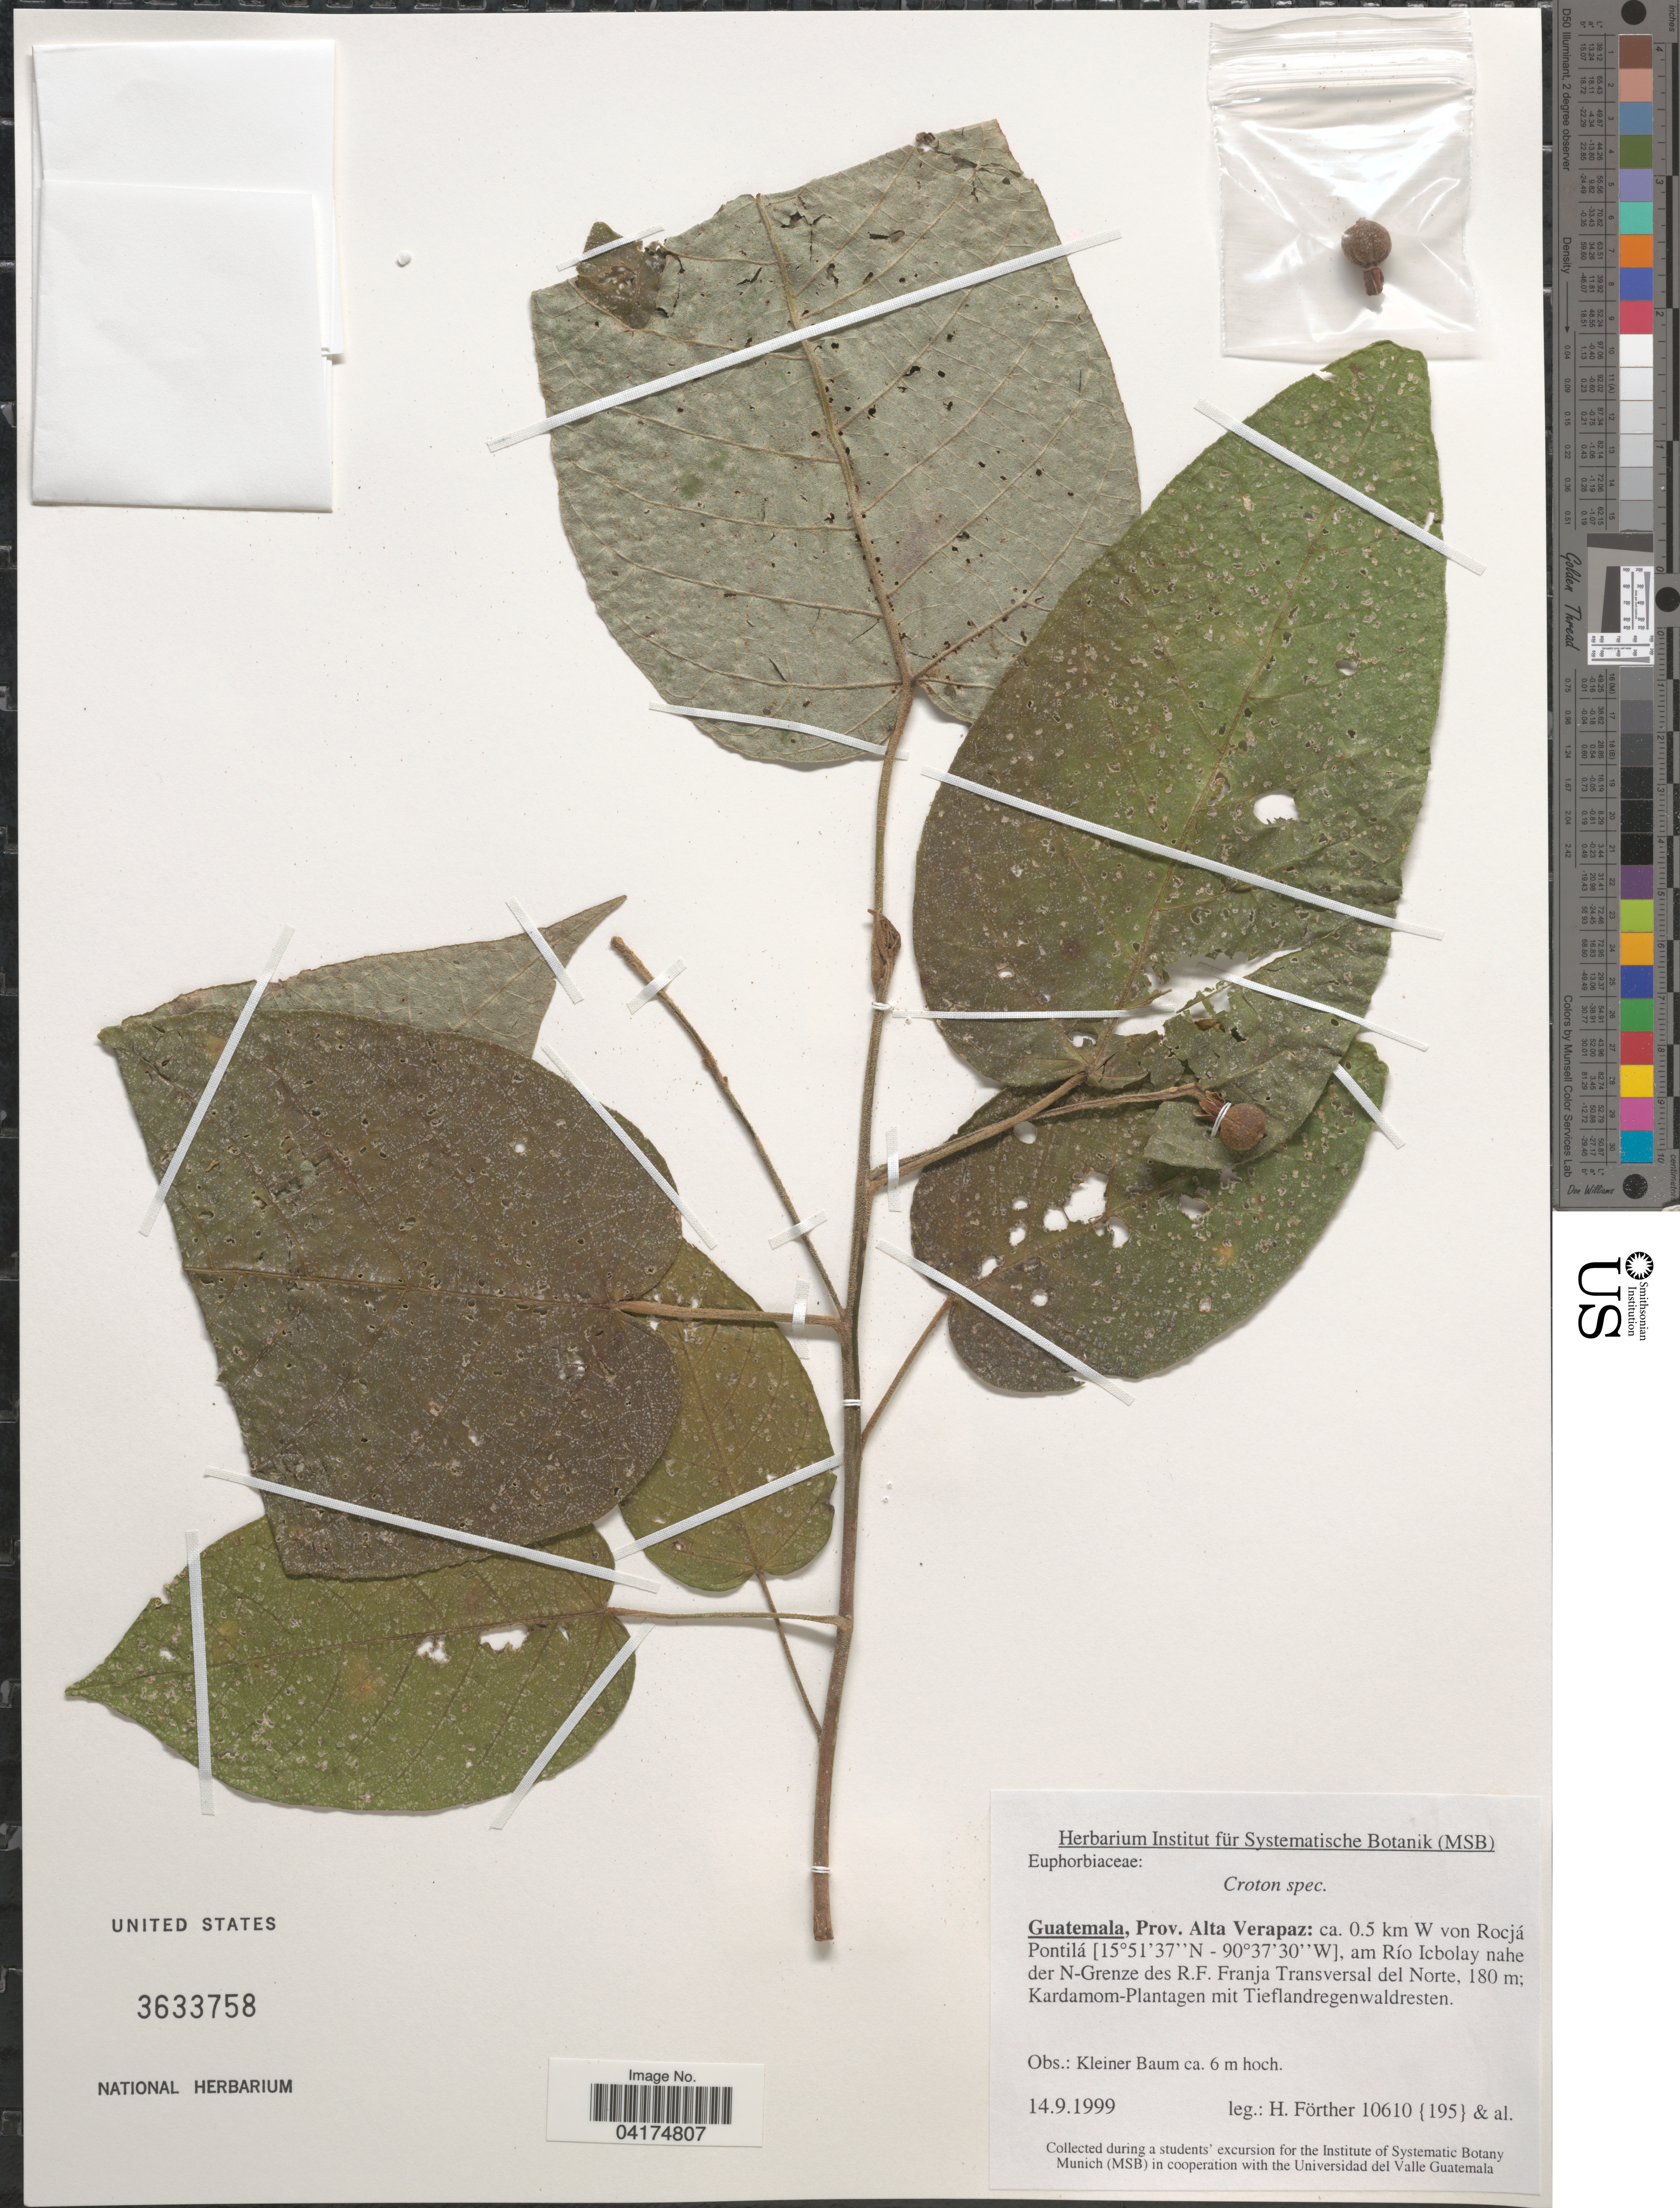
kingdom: Plantae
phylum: Tracheophyta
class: Magnoliopsida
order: Malpighiales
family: Euphorbiaceae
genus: Croton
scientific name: Croton sp.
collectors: H. Förther & et al.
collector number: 10610(195)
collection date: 1999-09-14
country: Guatemala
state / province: Alta Verapaz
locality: Ca. 0.5 km W von Rocjá Pontilá, am Río Icbolay nahe der N-Grenze des R. F. Franja Transversal del Norte. Kardamom-Plantagen mit Tieflandregenwaldresten.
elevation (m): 180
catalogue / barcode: US 3633758